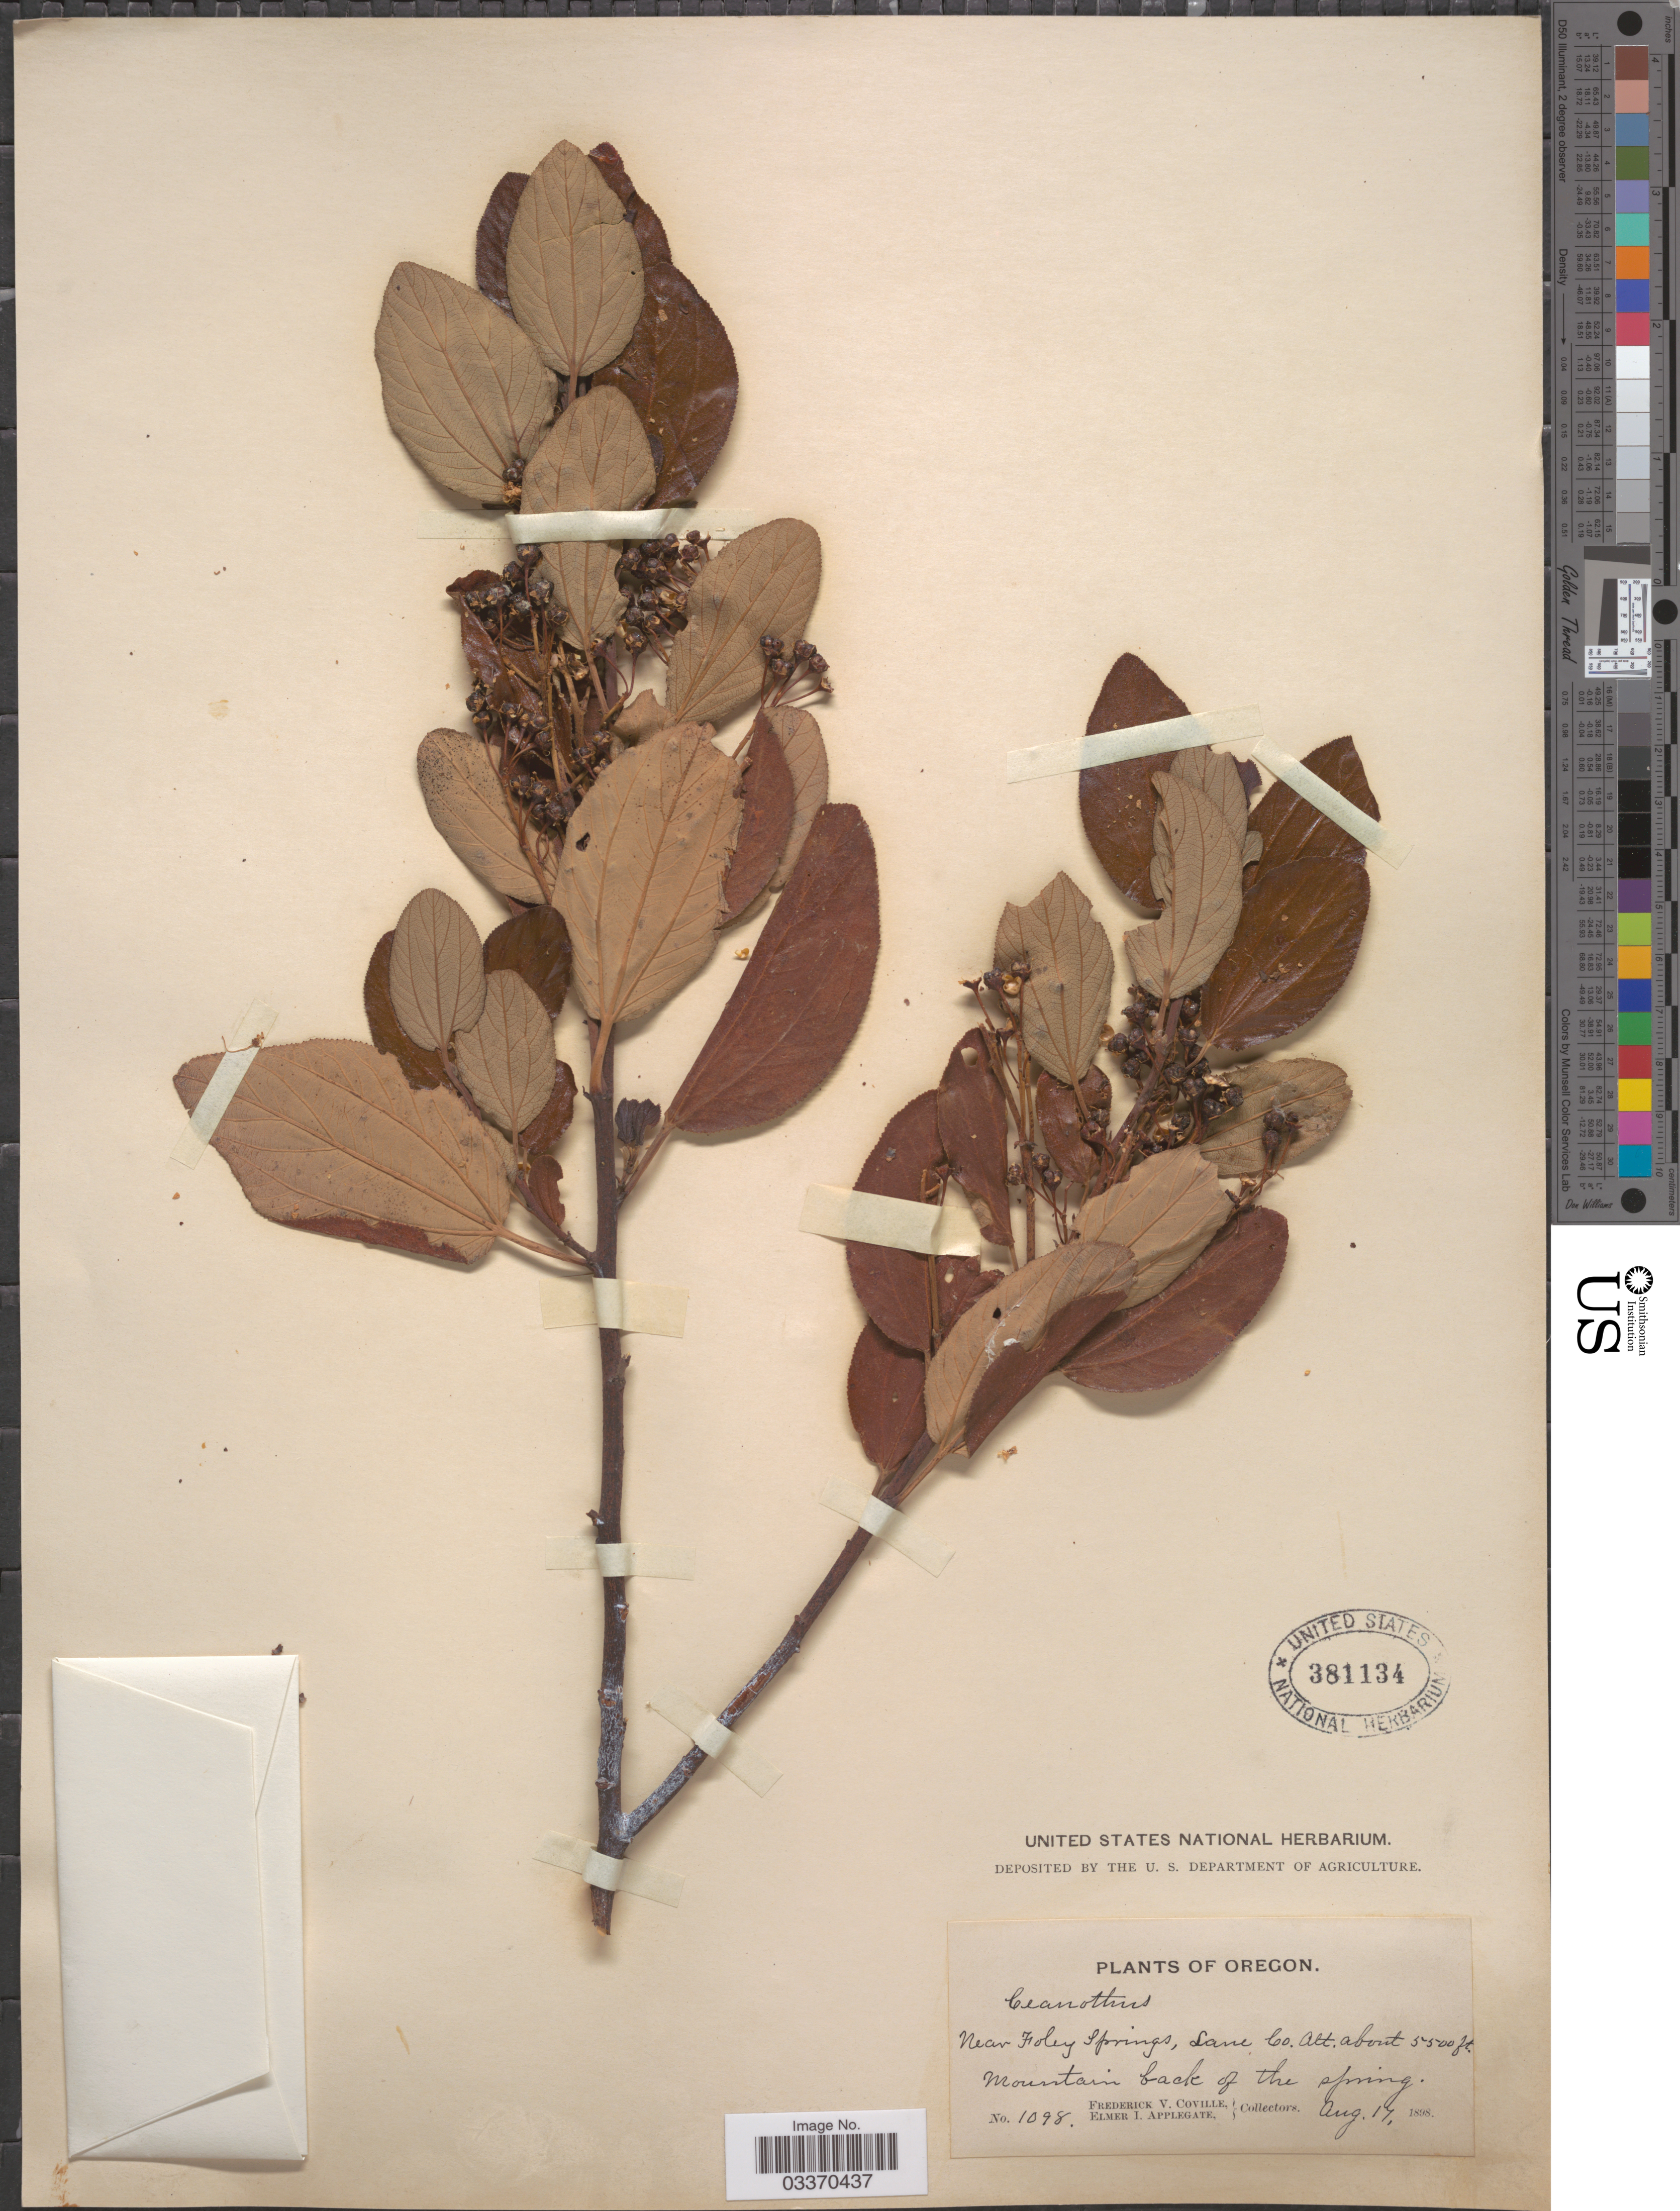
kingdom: Plantae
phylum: Tracheophyta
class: Magnoliopsida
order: Rosales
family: Rhamnaceae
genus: Ceanothus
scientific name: Ceanothus velutinus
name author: Douglas ex Hook.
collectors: F. V. Coville & E. I. Applegate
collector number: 1098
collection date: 1898-08-17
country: United States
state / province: Oregon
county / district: Lane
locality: Near Foley Springs, Lane Co. Mountain back of the spring.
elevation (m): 1676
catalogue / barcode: US 381134